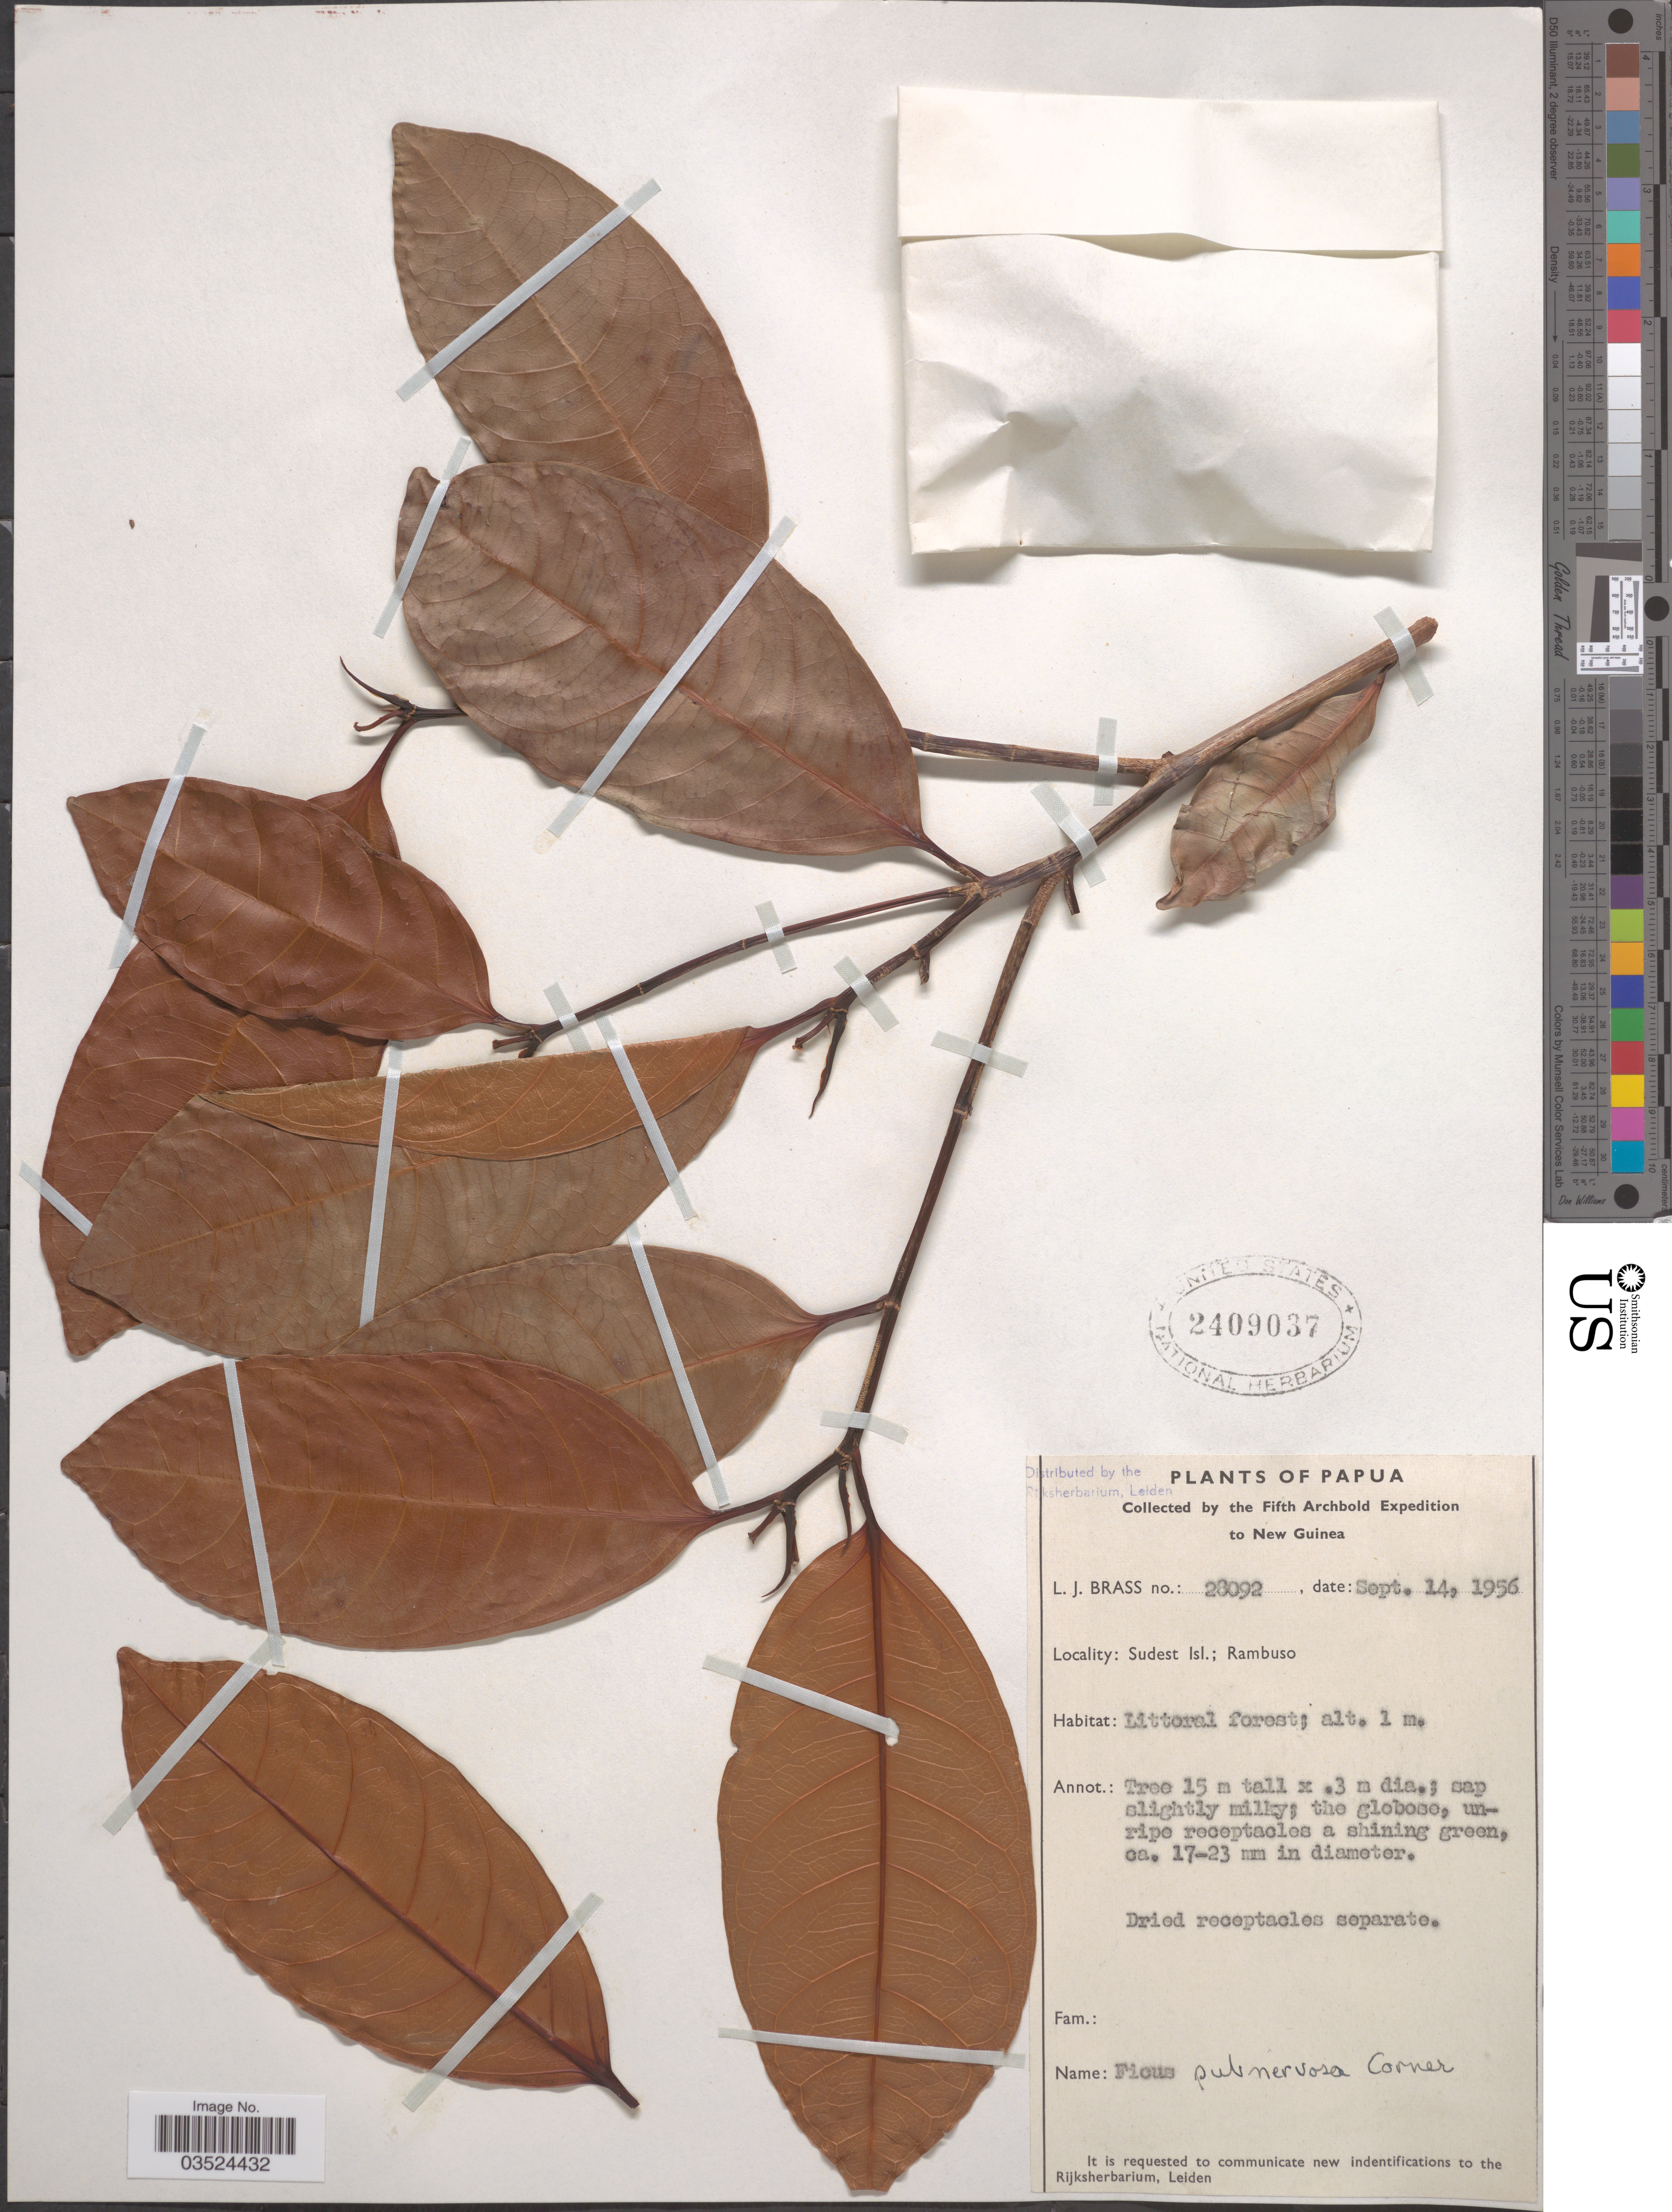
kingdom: Plantae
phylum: Tracheophyta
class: Magnoliopsida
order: Rosales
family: Moraceae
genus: Ficus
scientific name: Ficus subnervosa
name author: Corner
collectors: L. J. Brass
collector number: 28092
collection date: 1956-09-14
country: Papua New Guinea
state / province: Milne Bay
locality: Papua. New Guinea. Sudest Isl.; Rambuso.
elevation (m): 1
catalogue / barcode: US 2409037